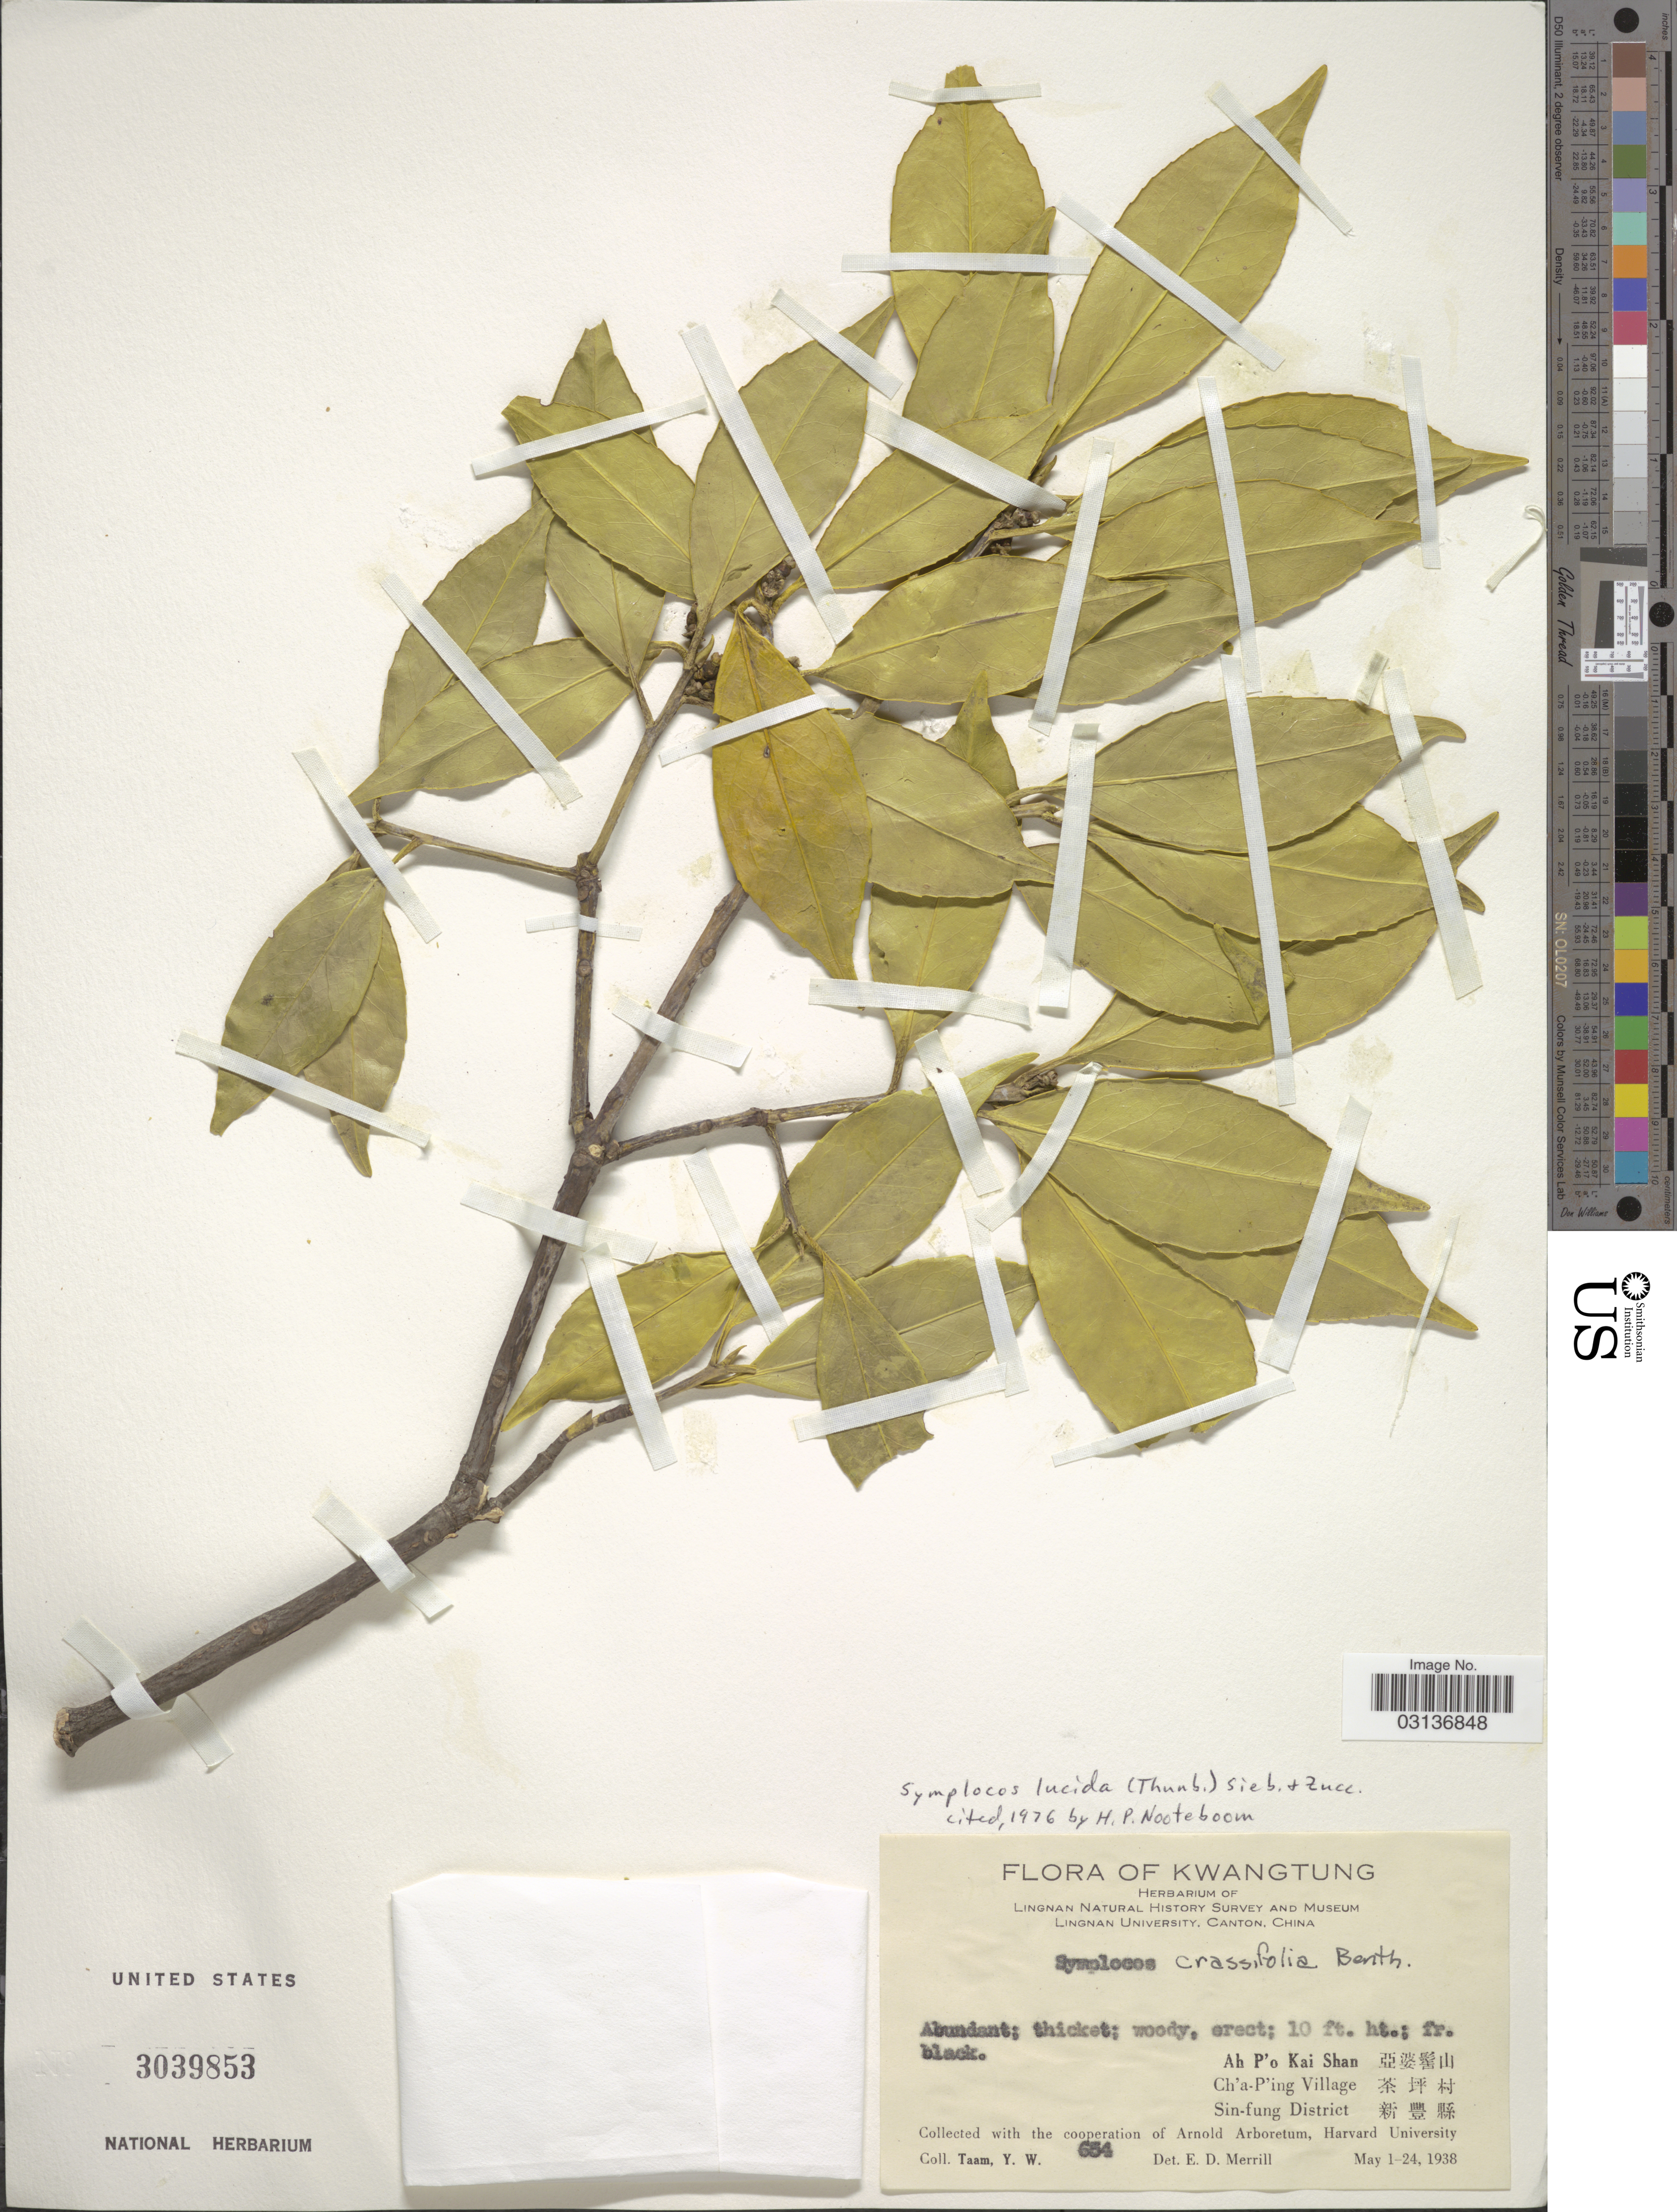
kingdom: Plantae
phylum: Tracheophyta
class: Magnoliopsida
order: Ericales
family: Symplocaceae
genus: Symplocos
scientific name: Symplocos lucida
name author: (Thurb.) Siebold & Zucc.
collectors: Y. W. Taam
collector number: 654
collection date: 1938-05-01/1938-05-24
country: China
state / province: Guangdong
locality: Kwangtung. Ah P'o Kai Shan. Ch'a-P'ing Village. Sin-fung District.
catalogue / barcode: US 3039853